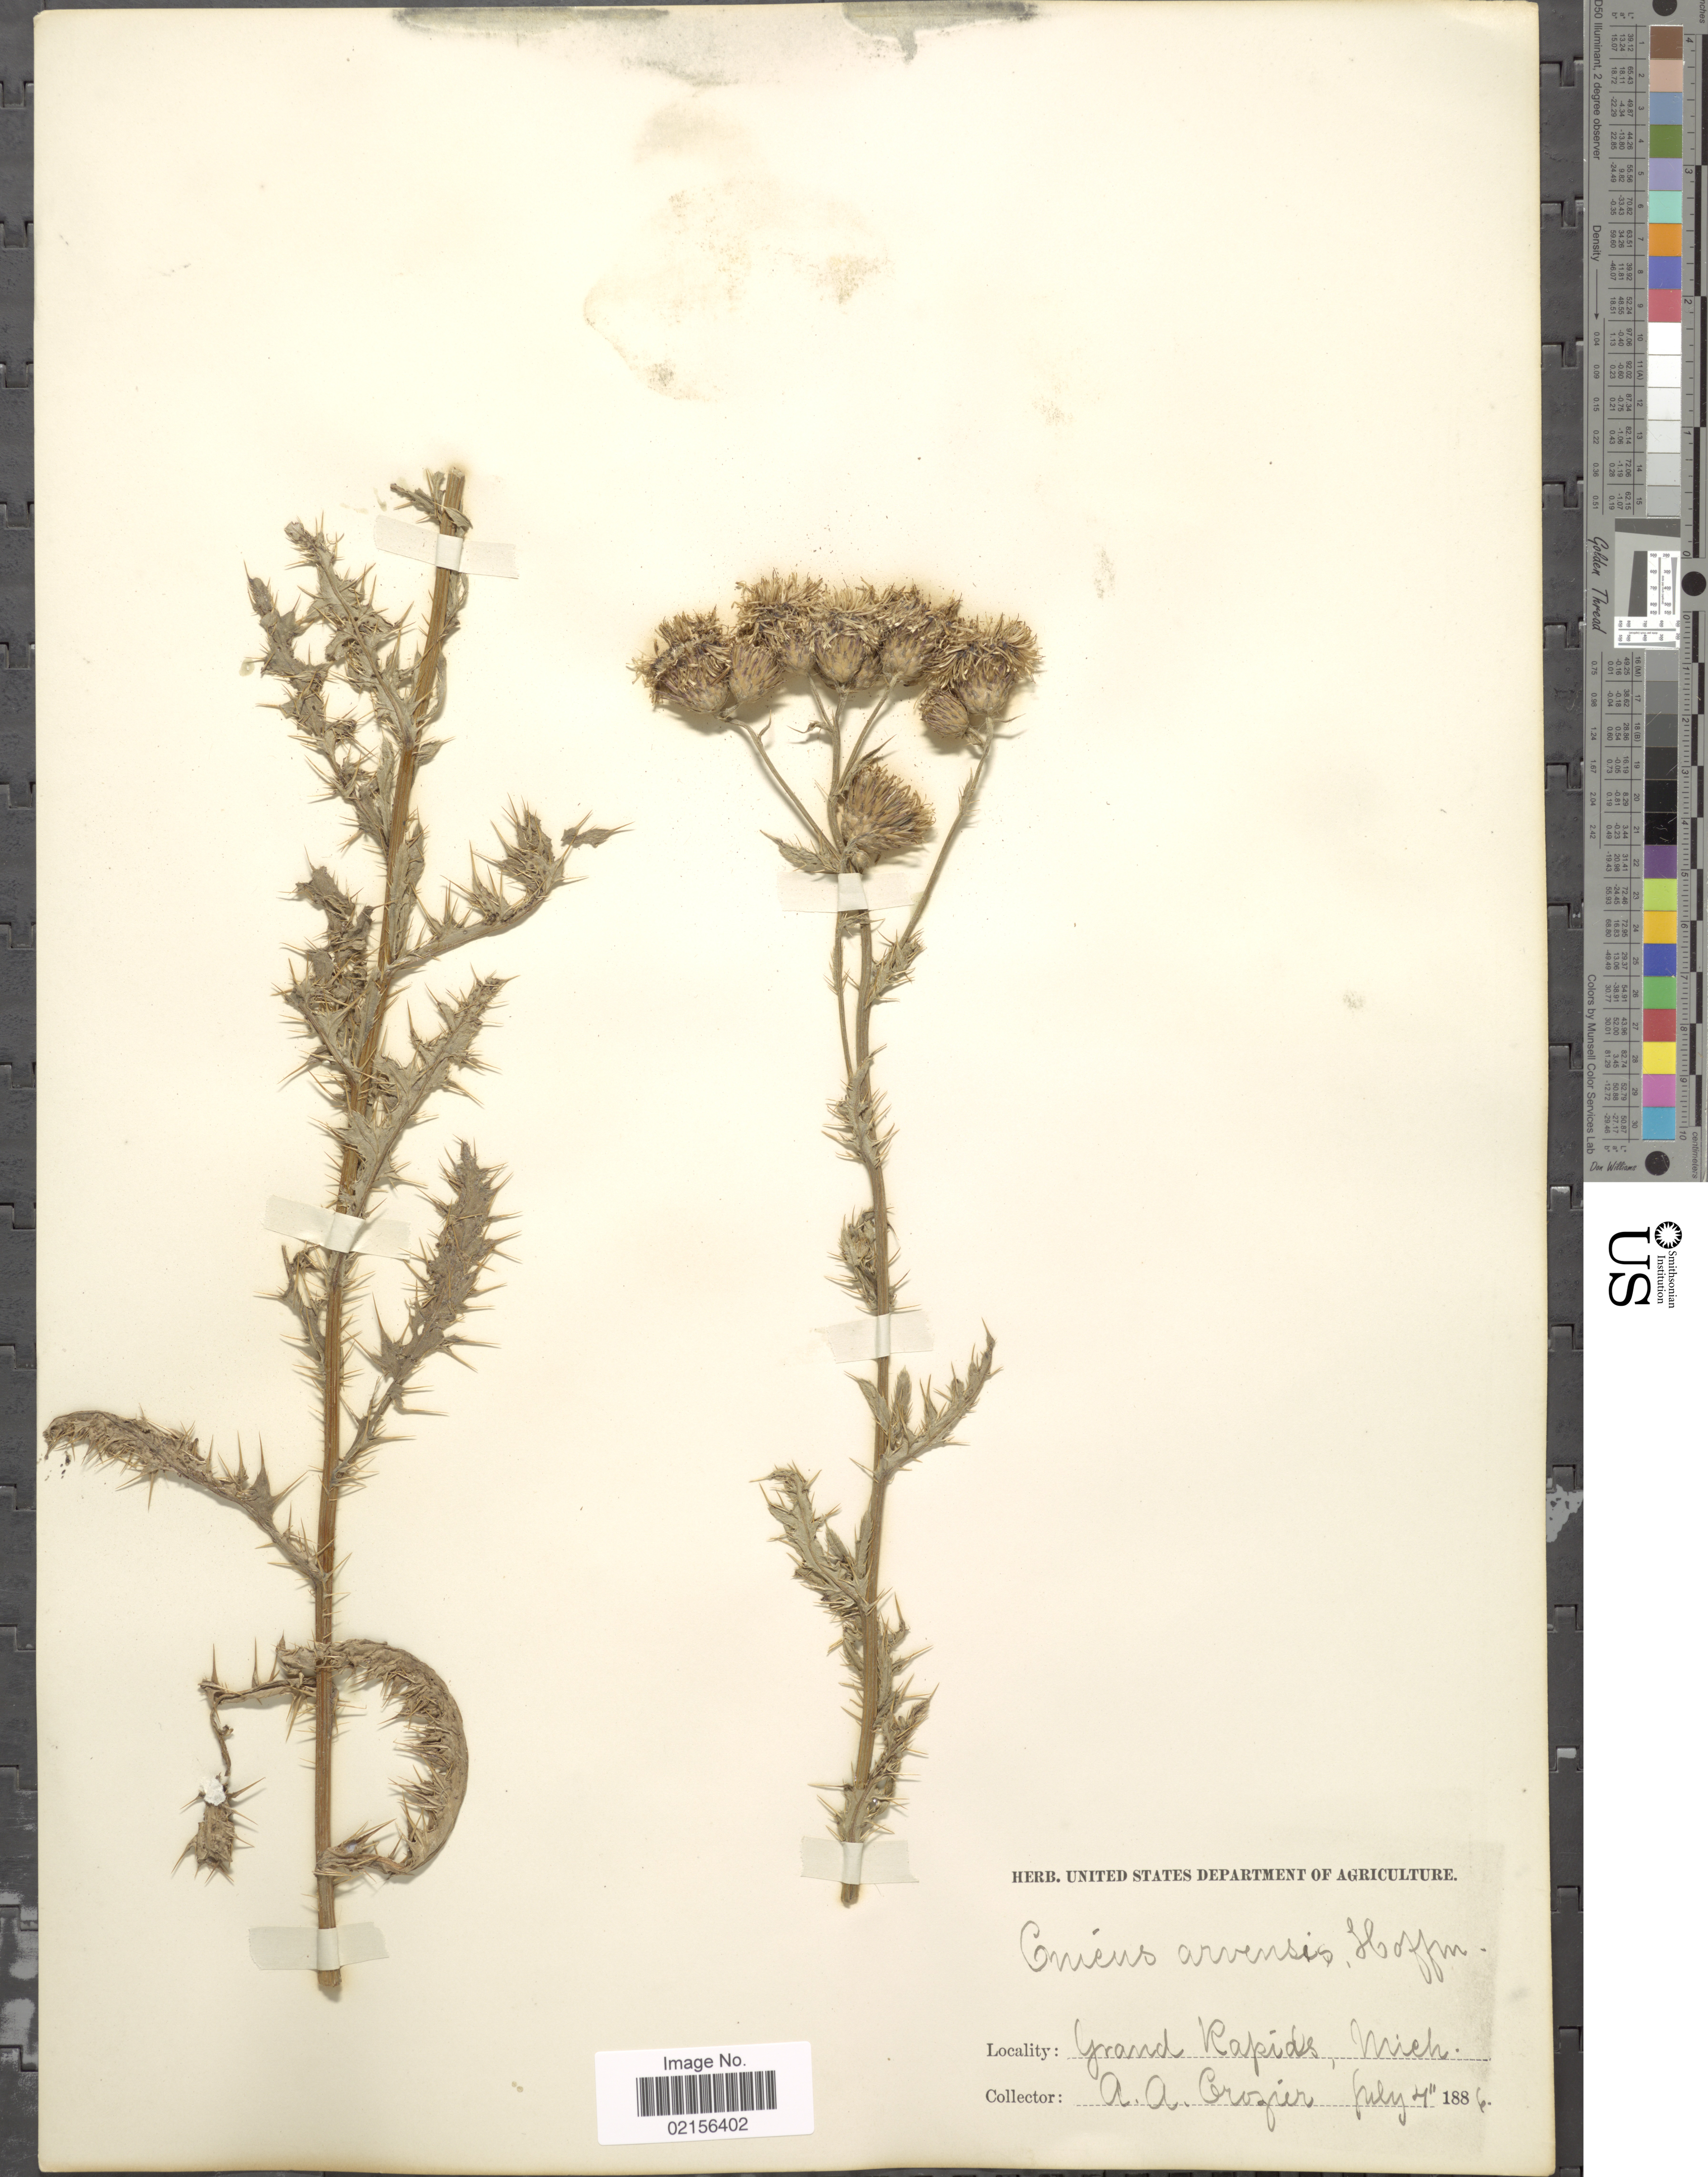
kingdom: Plantae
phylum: Tracheophyta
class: Magnoliopsida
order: Asterales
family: Asteraceae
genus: Cirsium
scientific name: Cirsium arvense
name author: (L.) Scop.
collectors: A. Crozier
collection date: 1886-07-04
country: United States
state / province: Michigan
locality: Grand Rapids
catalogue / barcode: US 103057